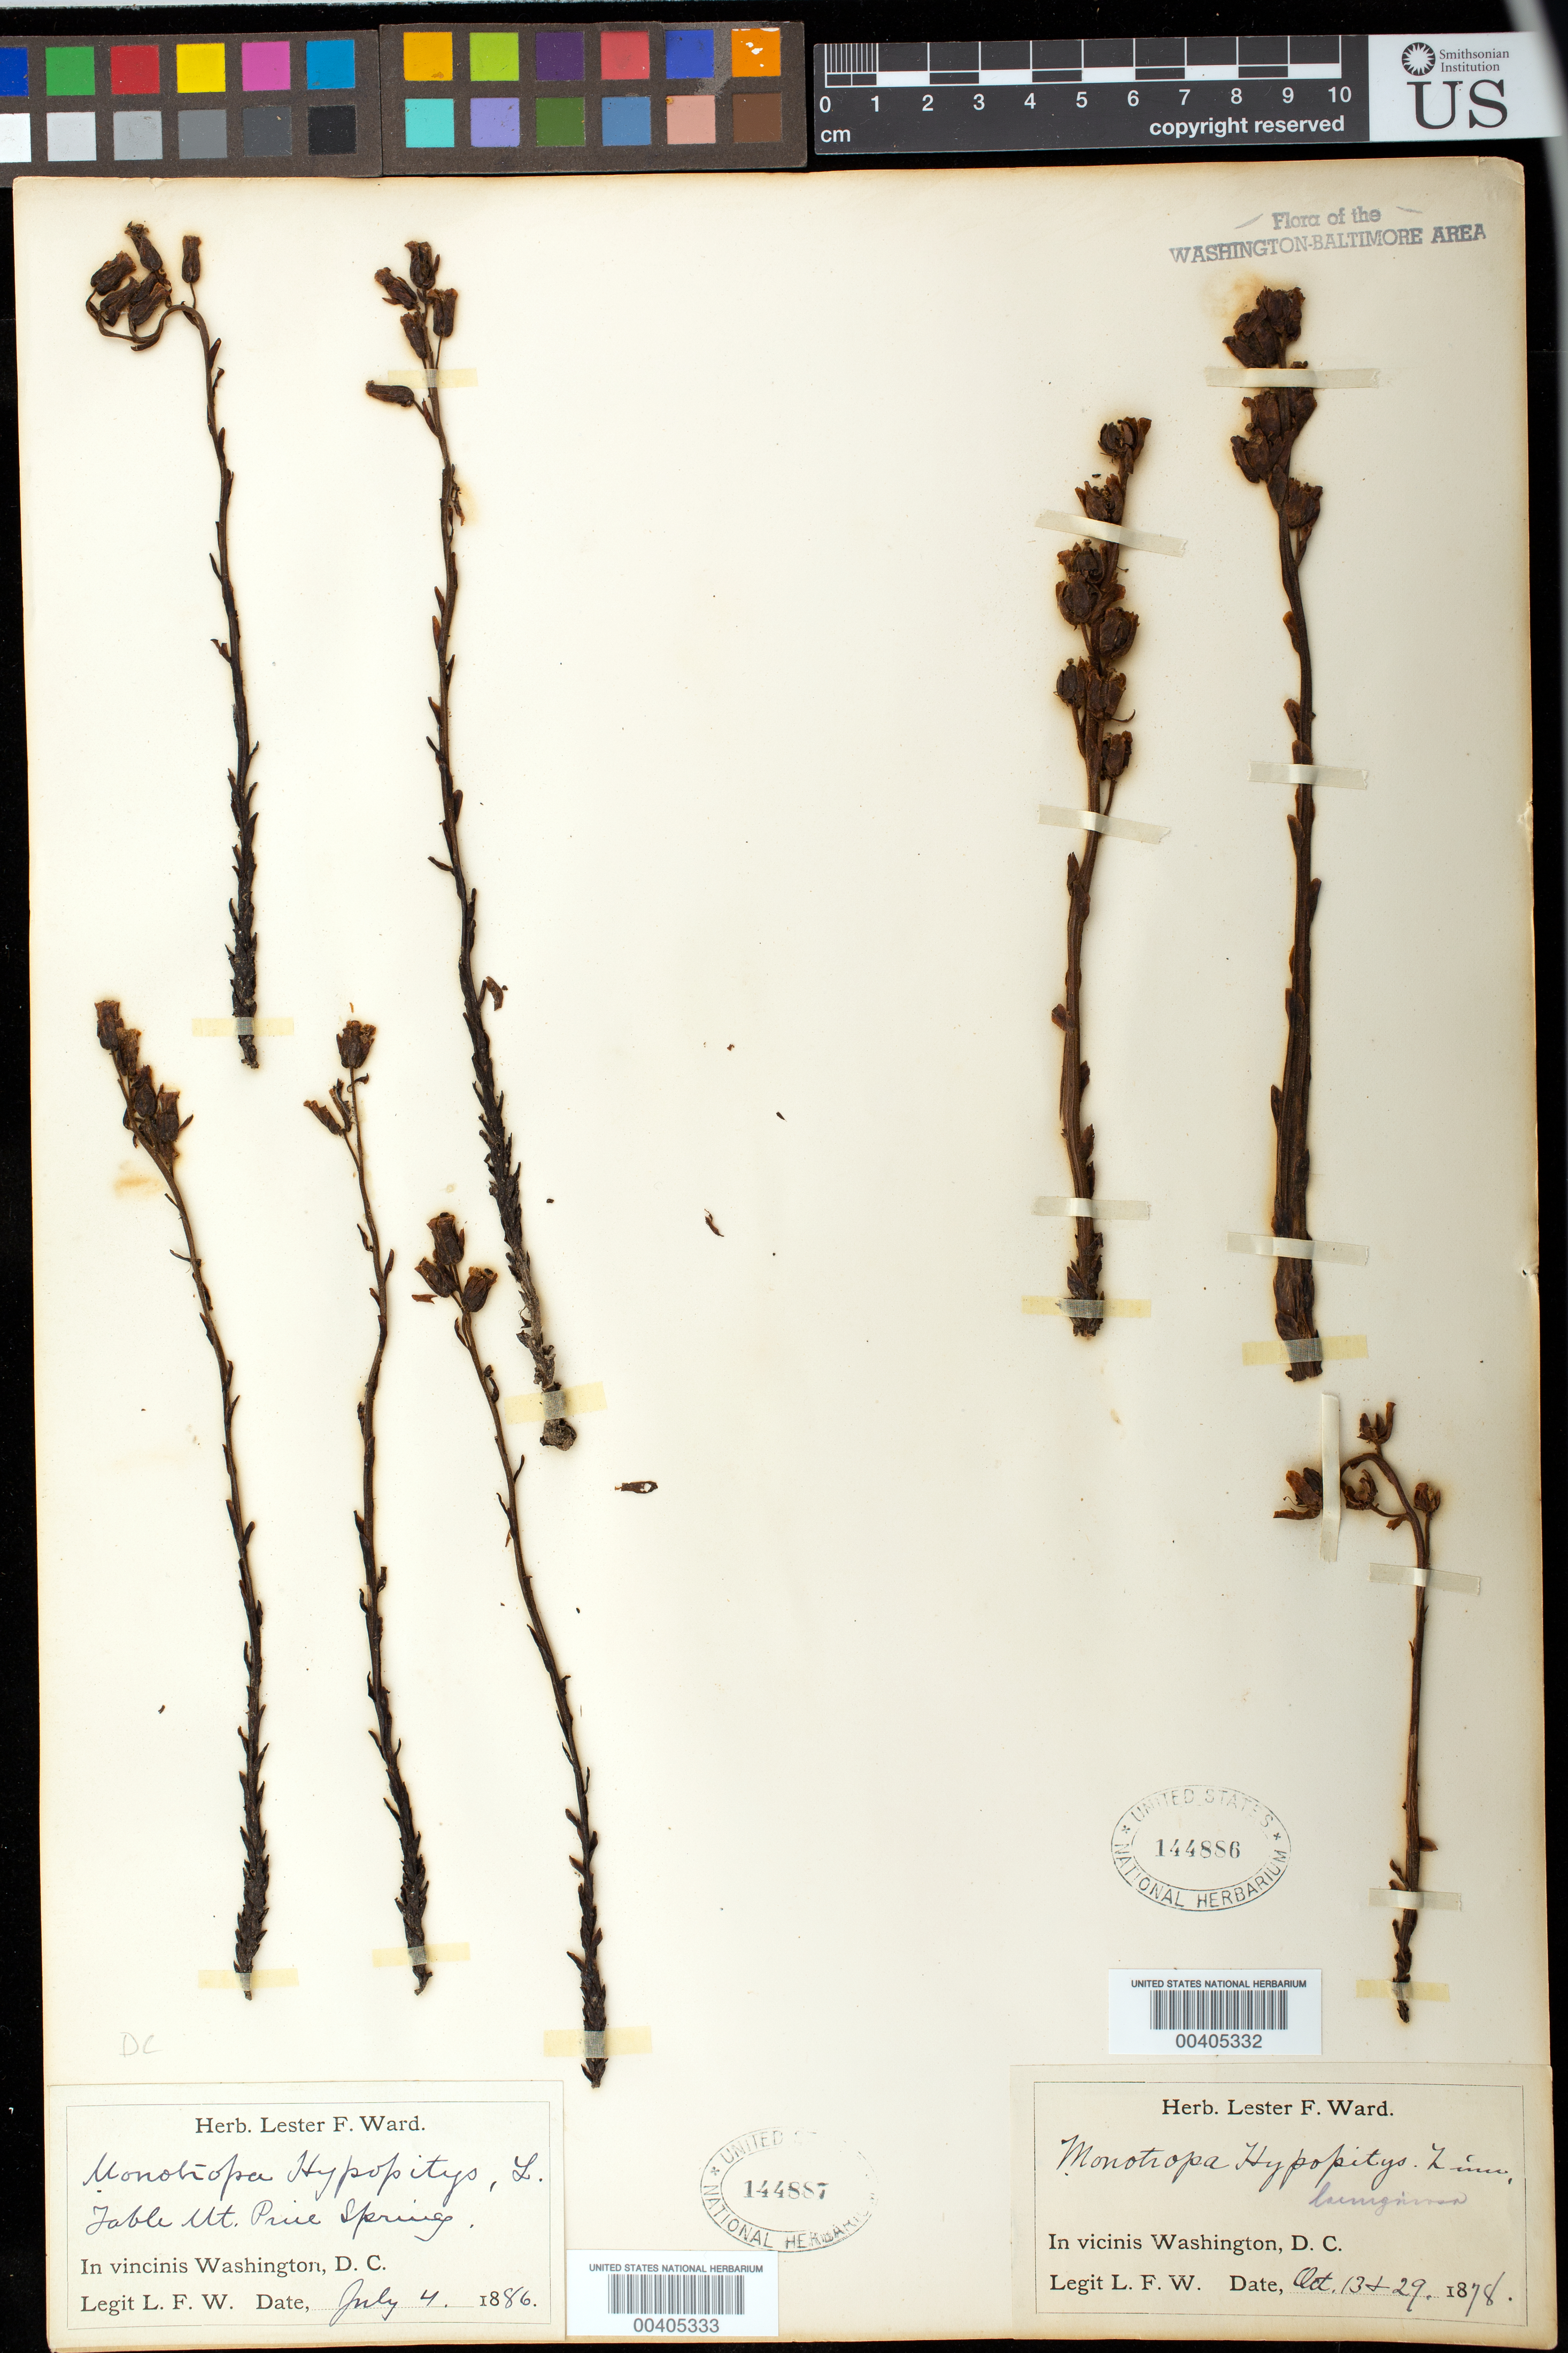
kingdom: Plantae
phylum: Tracheophyta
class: Magnoliopsida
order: Ericales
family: Ericaceae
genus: Hypopitys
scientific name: Hypopitys monotropa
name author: Crantz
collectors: L. F. Ward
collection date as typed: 13 Oct 1878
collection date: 1878-10-13/1878-10-29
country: United States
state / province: District of Columbia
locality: In vicinis Washington, D. C.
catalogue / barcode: US 144886